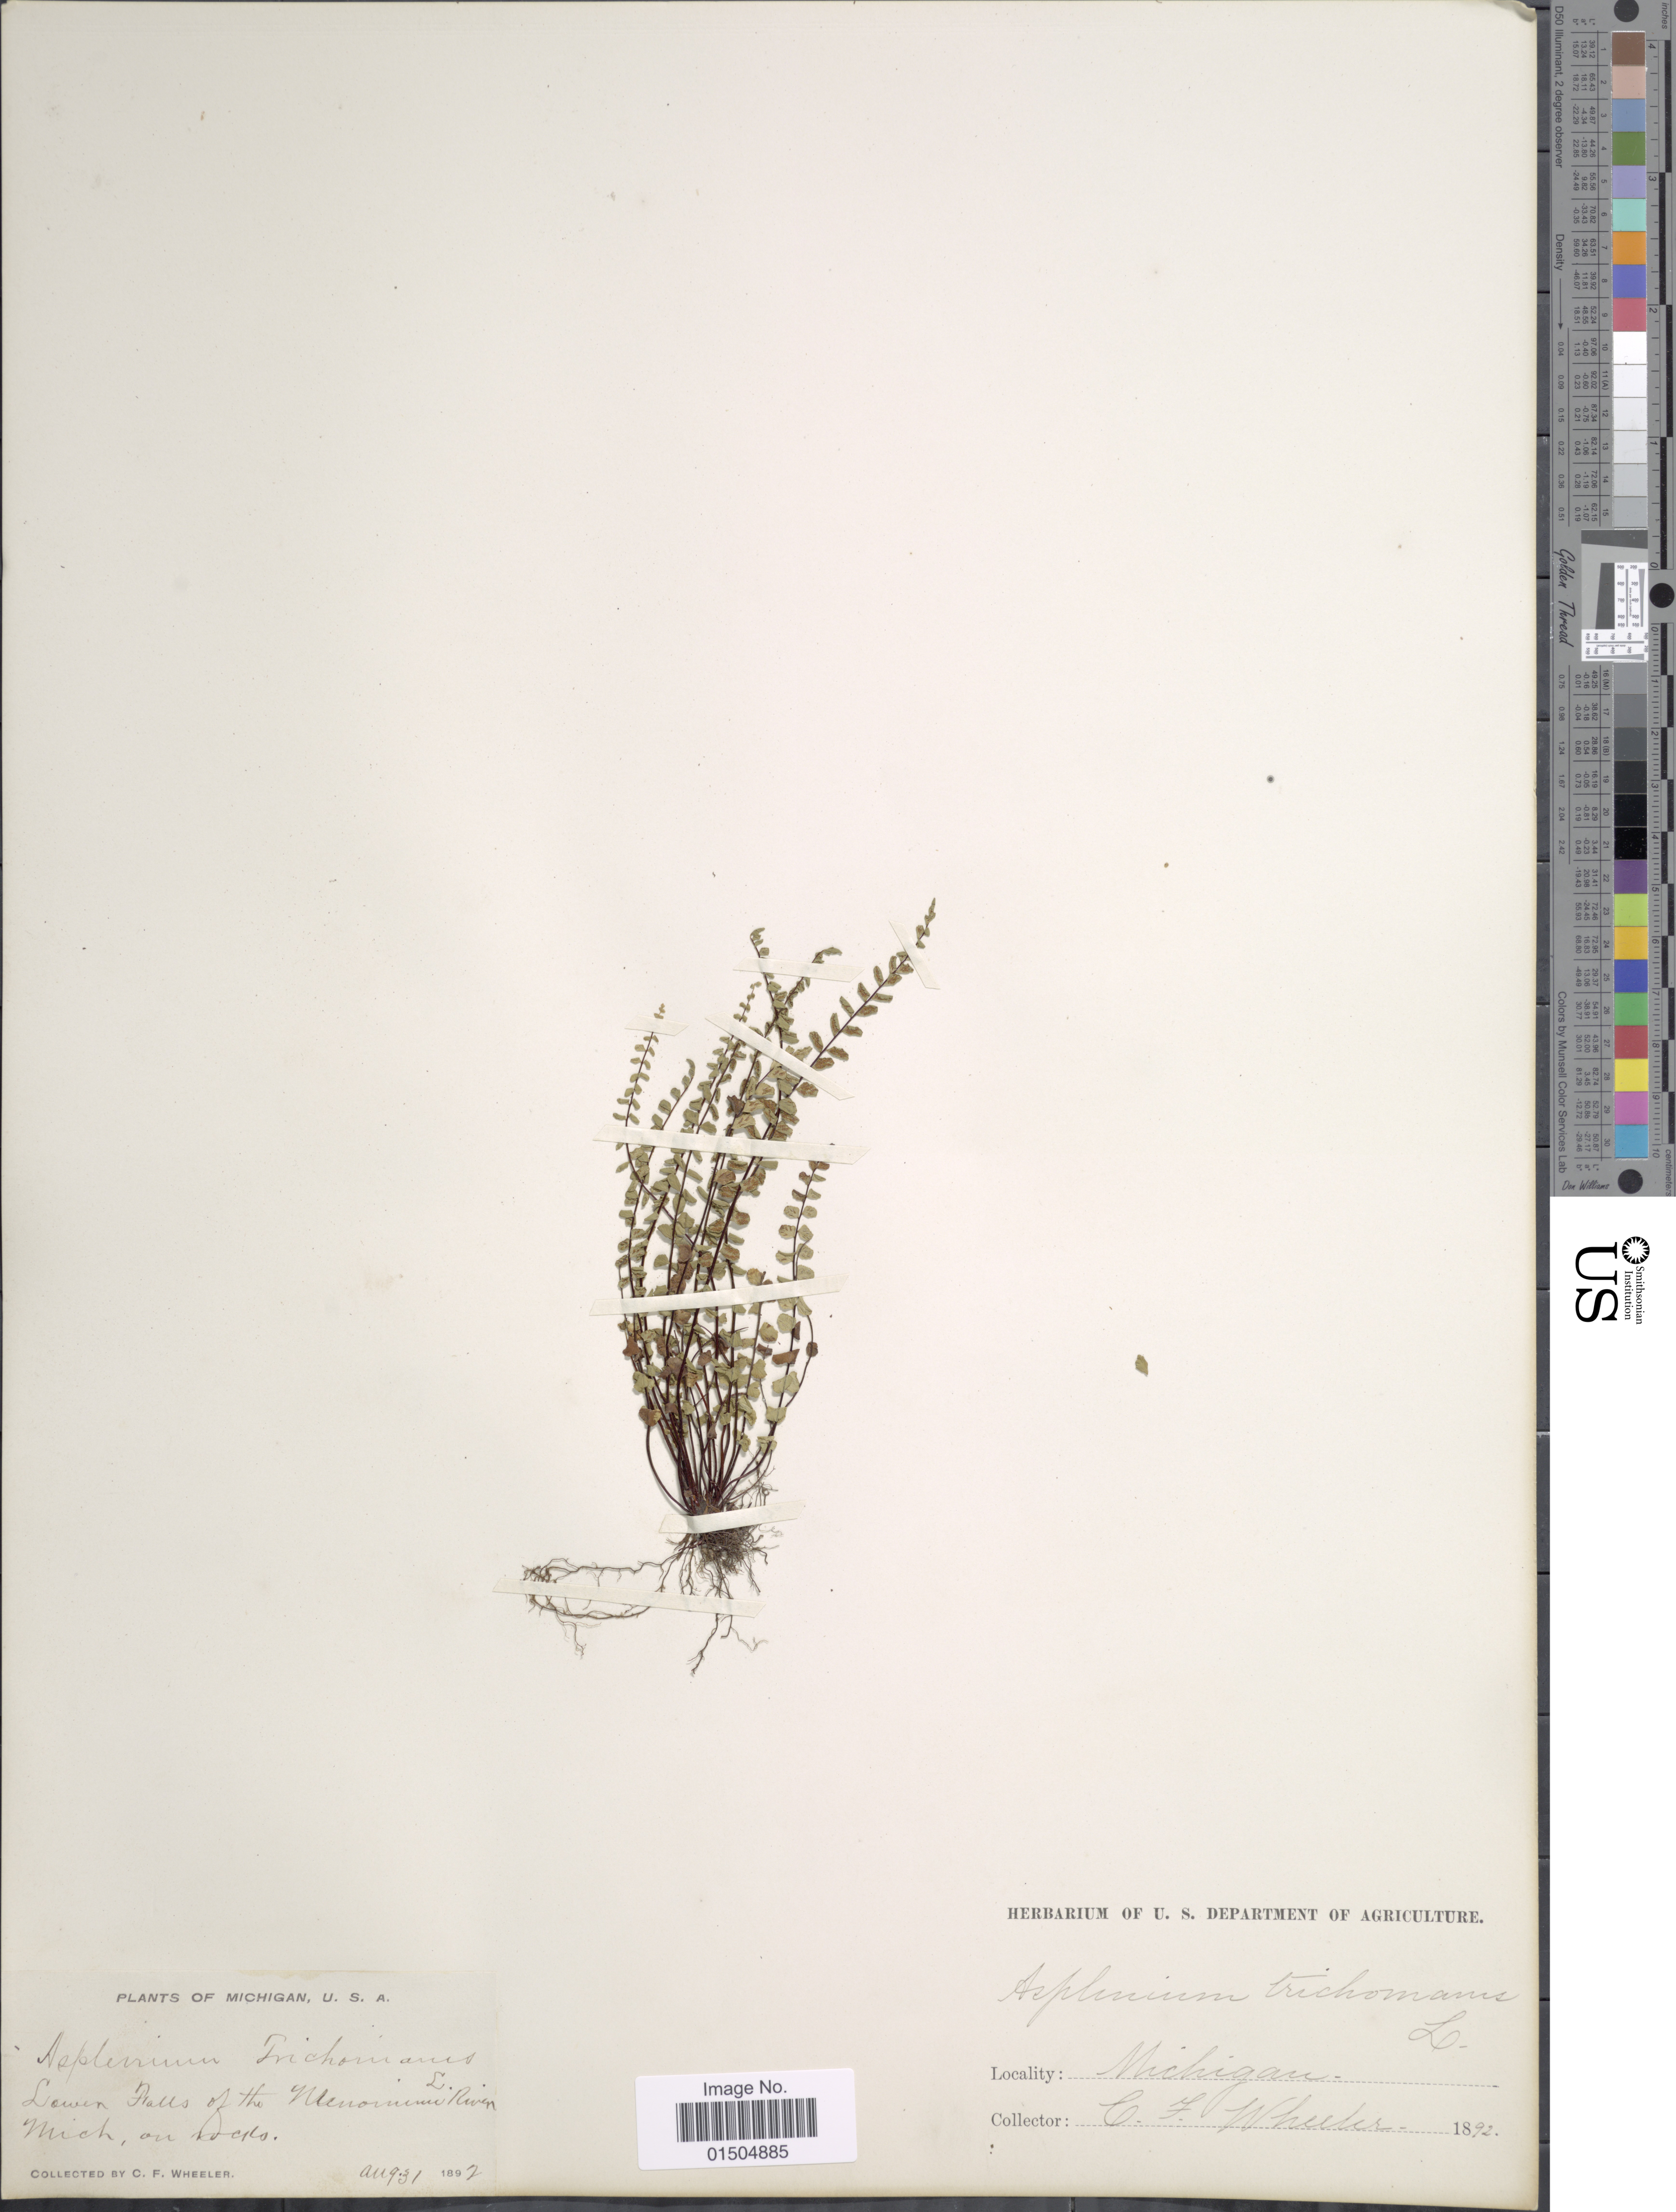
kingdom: Plantae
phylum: Tracheophyta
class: Polypodiopsida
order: Polypodiales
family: Aspleniaceae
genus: Asplenium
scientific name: Asplenium trichomanes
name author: L.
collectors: C. Wheeler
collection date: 1892-08-31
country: United States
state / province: Michigan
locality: Lower Falls of the Menorium River.